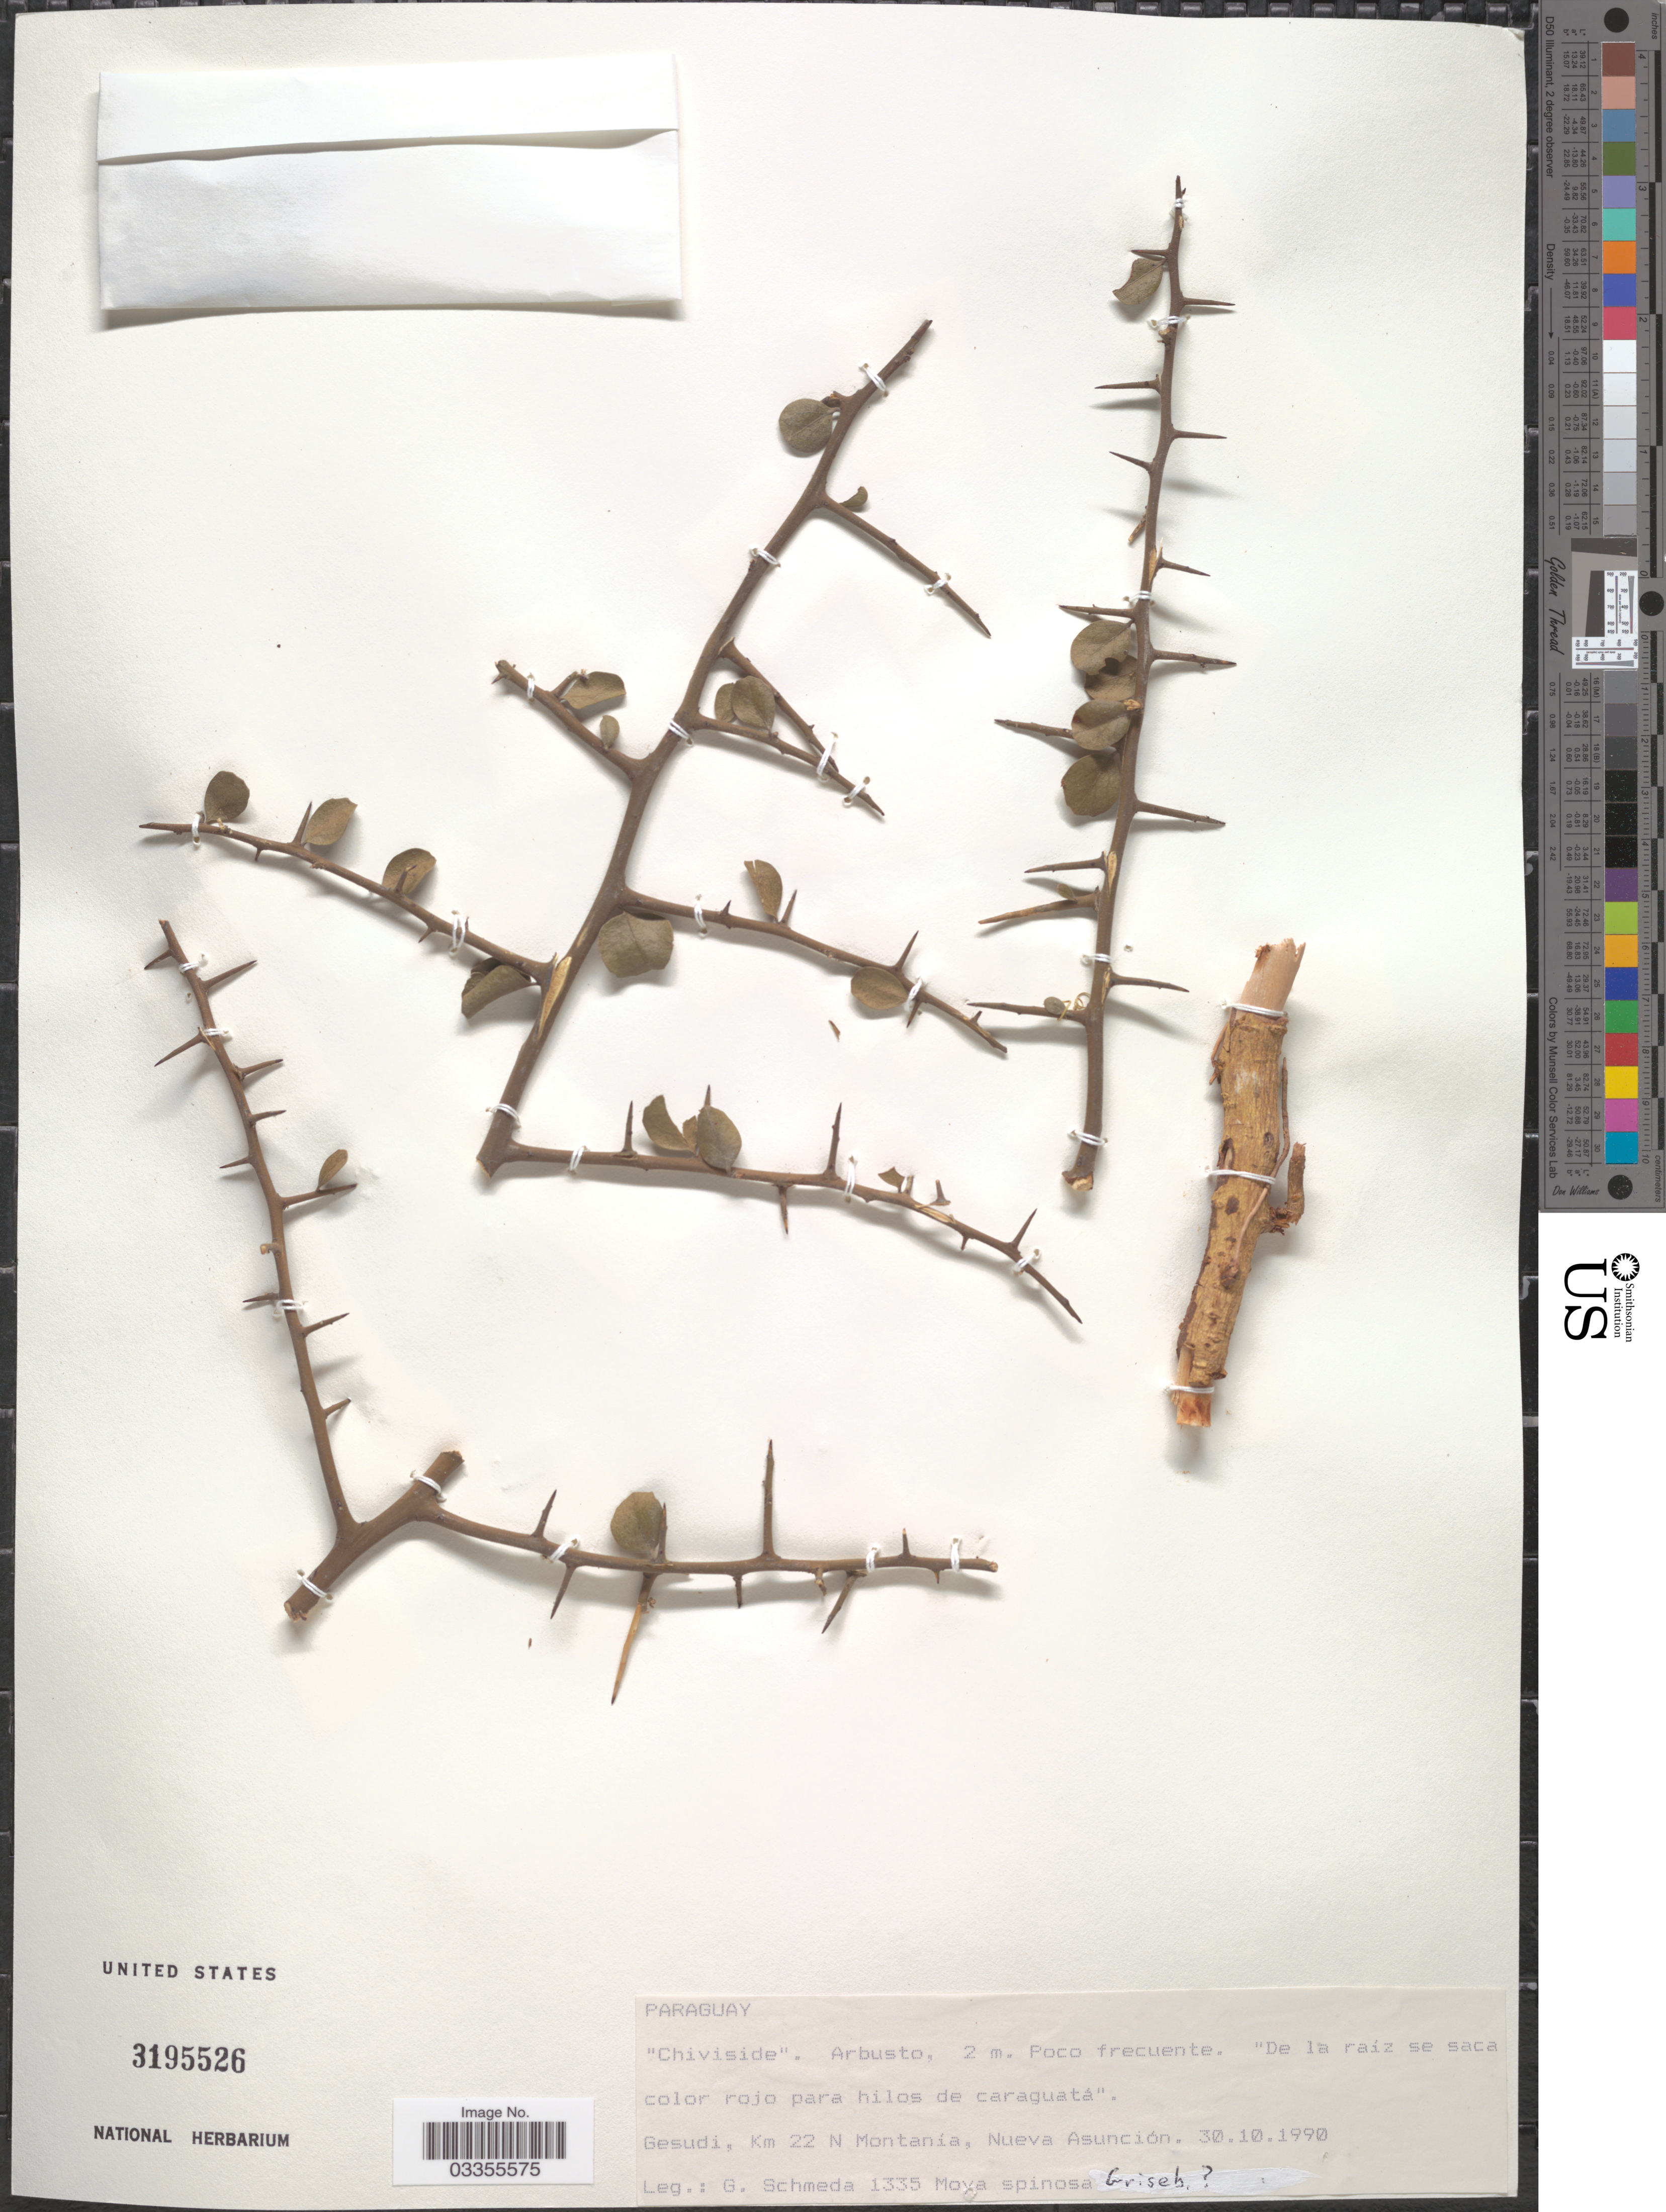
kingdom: Plantae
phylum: Tracheophyta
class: Magnoliopsida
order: Celastrales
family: Celastraceae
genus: Maytenus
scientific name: Maytenus spinosa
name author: (Griseb.) Lourteig & O'Donell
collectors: G. Schmeda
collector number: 1335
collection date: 1990-10-30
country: Paraguay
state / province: Asuncion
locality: Gesudi, Km 22 N Montanía, Nueva Asuncion.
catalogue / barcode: US 3195526